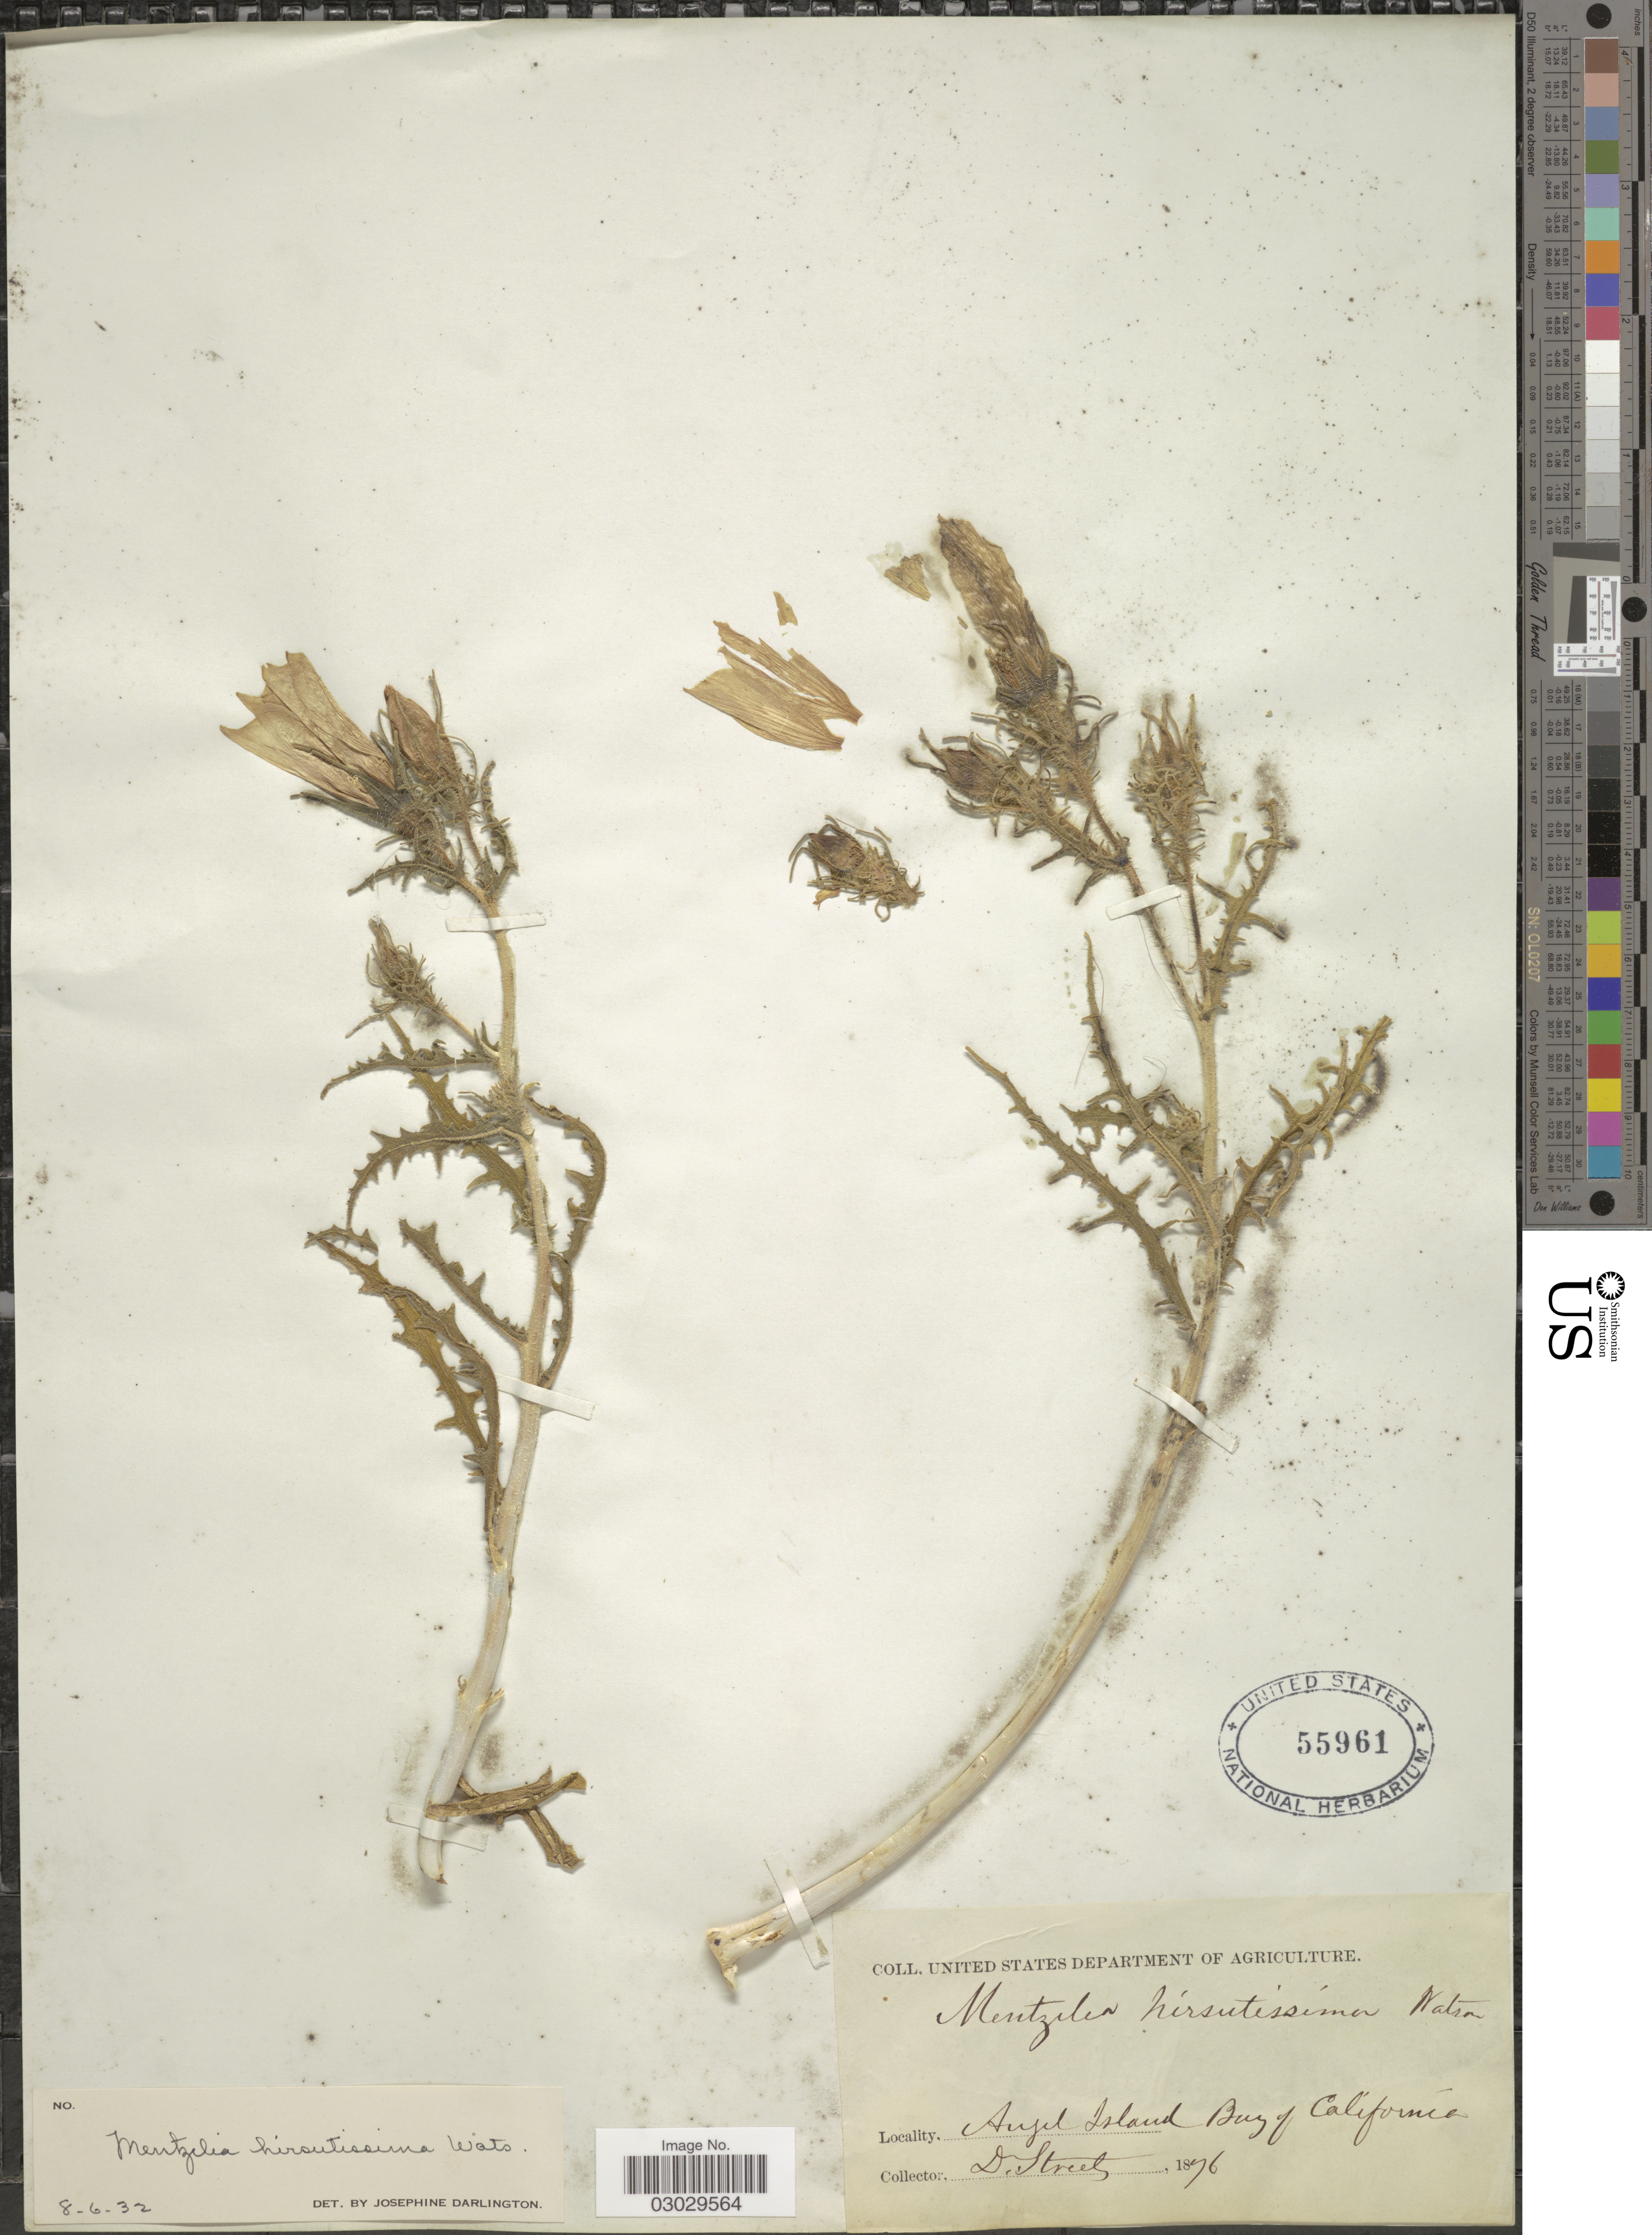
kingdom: Plantae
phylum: Tracheophyta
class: Magnoliopsida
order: Cornales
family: Loasaceae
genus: Mentzelia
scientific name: Mentzelia hirsutissima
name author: S. Watson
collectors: -. Streets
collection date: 1876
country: United States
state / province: California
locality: Angel Island, Bay of California.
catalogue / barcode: US 55961